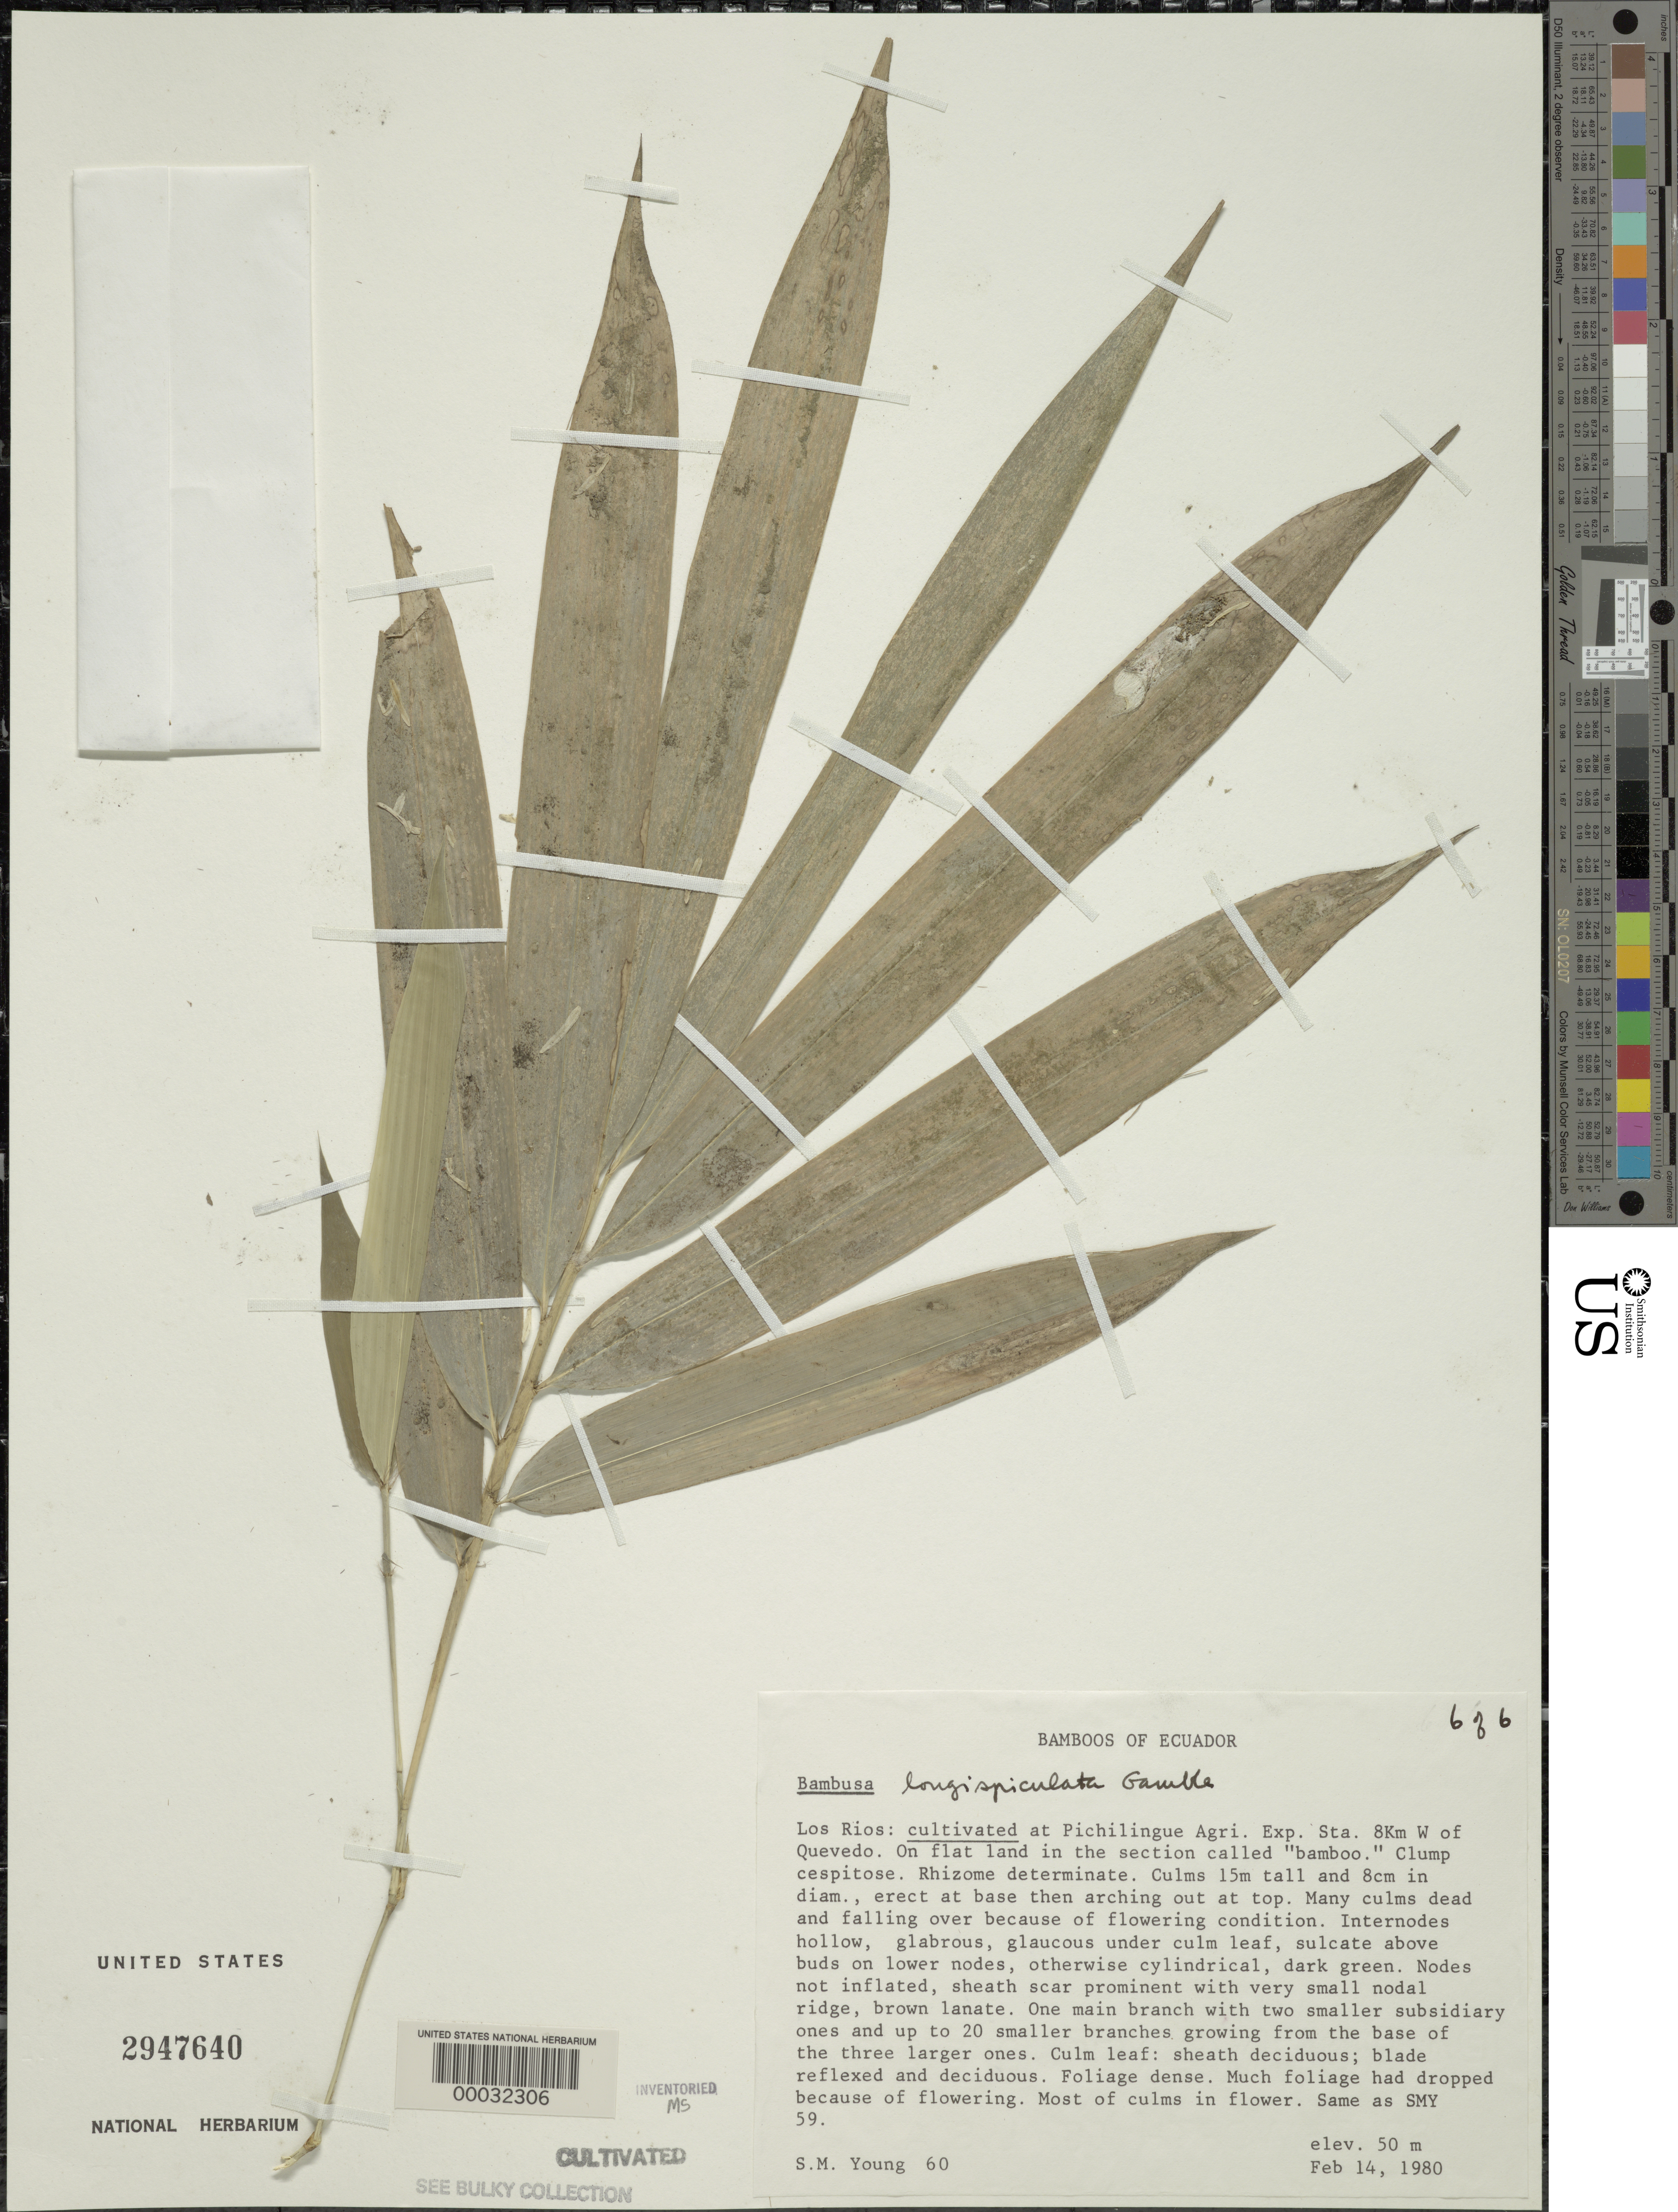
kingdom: Plantae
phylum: Tracheophyta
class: Liliopsida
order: Poales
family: Poaceae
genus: Bambusa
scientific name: Bambusa longispiculata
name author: Gamble ex Brandis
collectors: S. Young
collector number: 60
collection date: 1980-02-14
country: Ecuador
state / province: Los Ríos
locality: Cultivated at Pichilingue Agri. Exp. Sta. 8Km W of Quevedo.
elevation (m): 50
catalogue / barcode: US 2947640